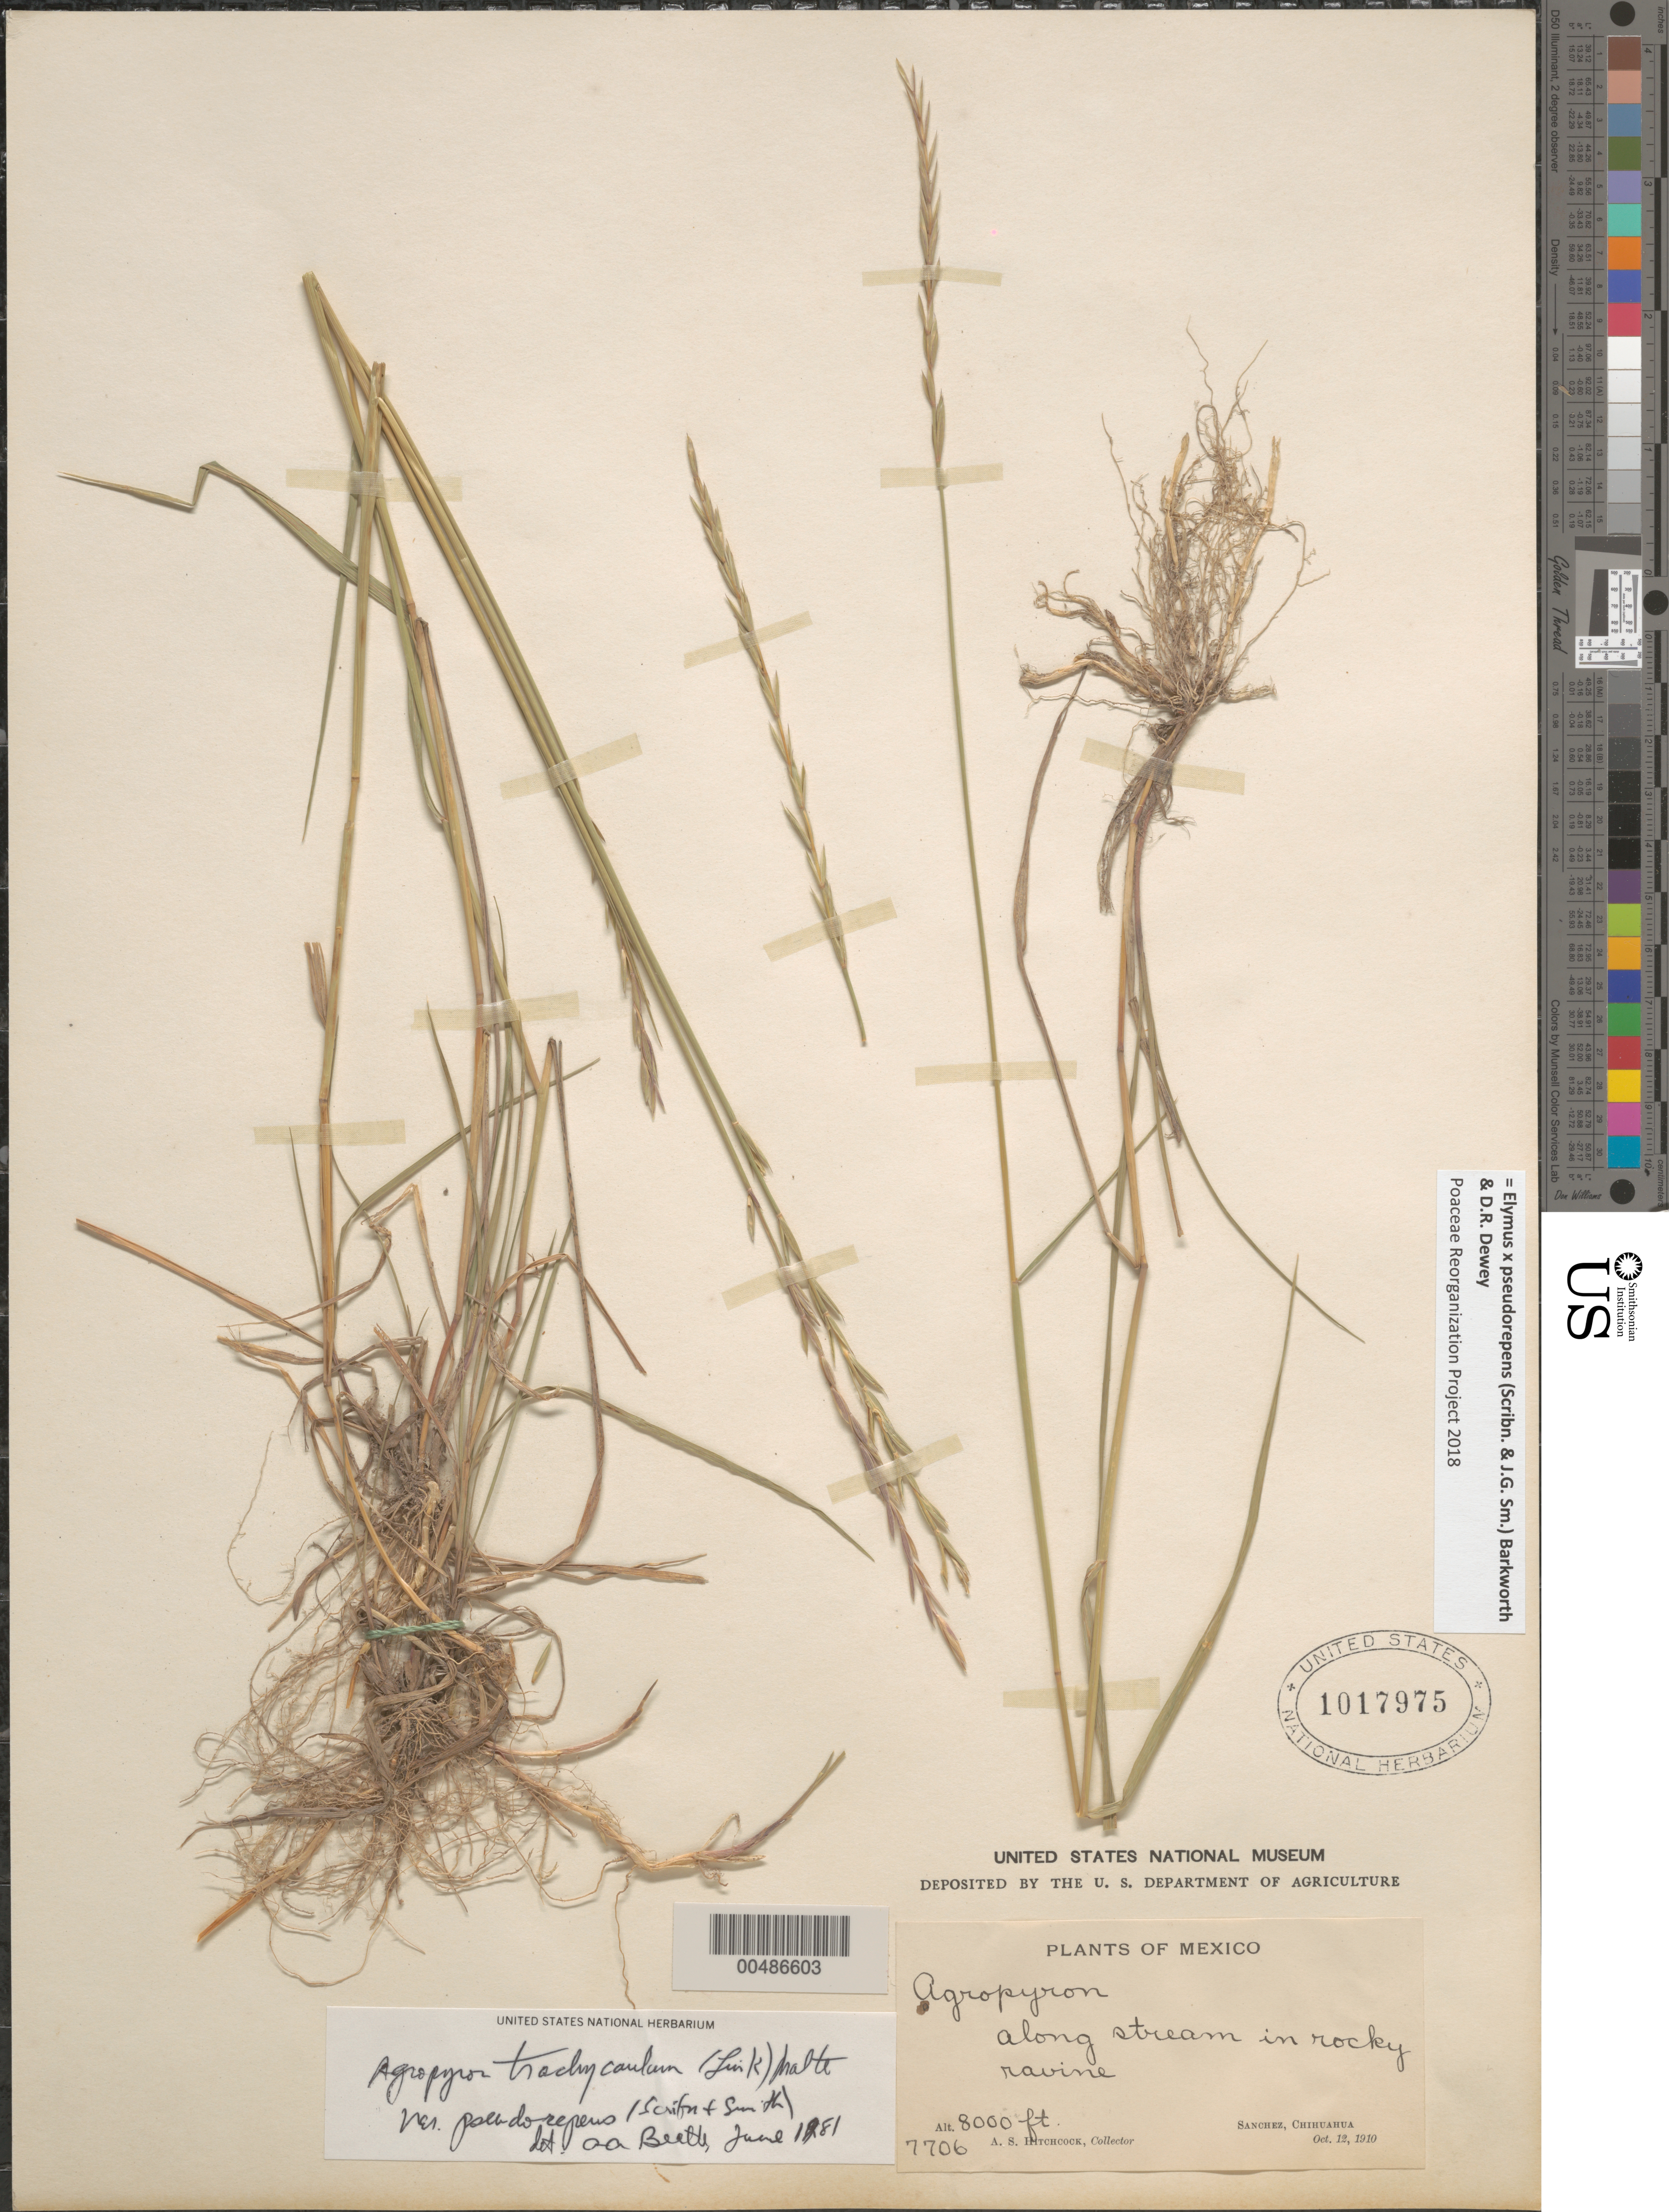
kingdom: Plantae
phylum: Tracheophyta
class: Liliopsida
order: Poales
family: Poaceae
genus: Elymus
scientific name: Elymus x pseudorepens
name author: (Scribn. & J.G. Sm.) Barkworth & Dewey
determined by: Poaceae Reorganization Project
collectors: A. S. Hitchcock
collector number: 7706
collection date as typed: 12 Oct 1910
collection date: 1910-10-12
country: Mexico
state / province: Chihuahua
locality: Sanchez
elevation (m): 2438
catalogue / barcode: US 1017975